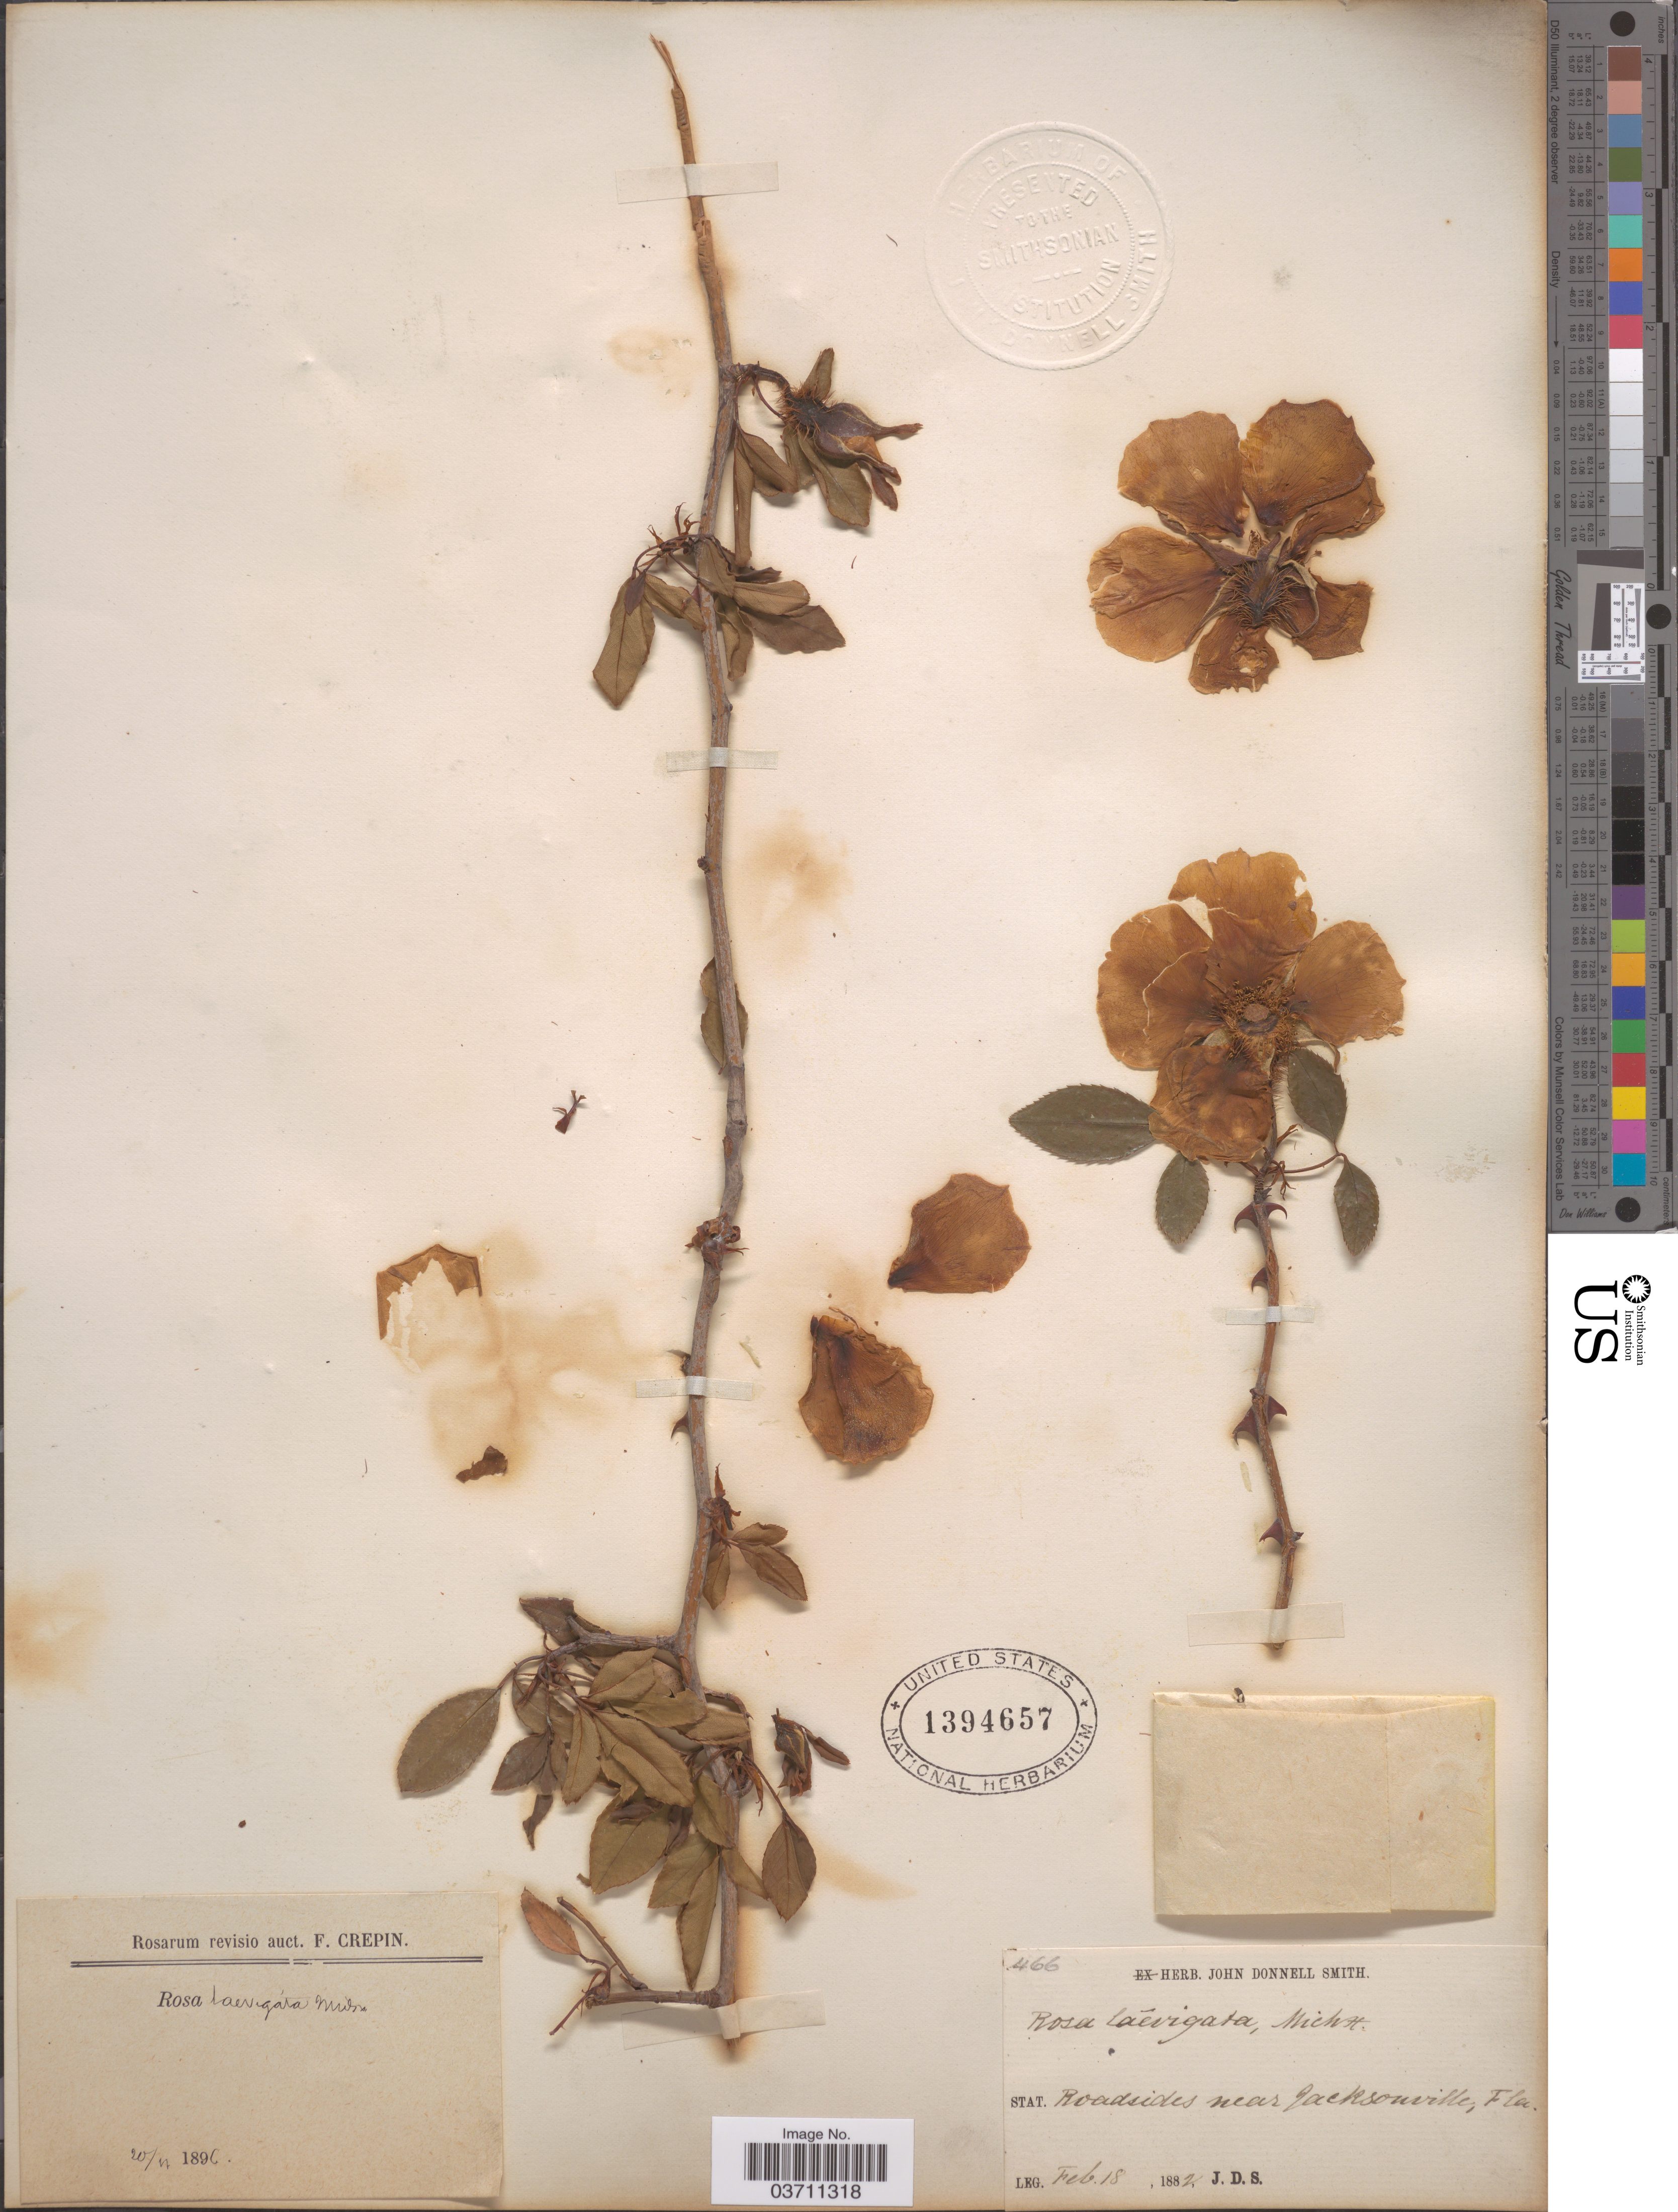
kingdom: Plantae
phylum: Tracheophyta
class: Magnoliopsida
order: Rosales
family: Rosaceae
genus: Rosa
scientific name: Rosa laevigata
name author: Michx.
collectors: J. Donnell Smith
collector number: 466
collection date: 1882-02-18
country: United States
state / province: Florida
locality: Roadsides near Jacksonville.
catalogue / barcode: US 1394657